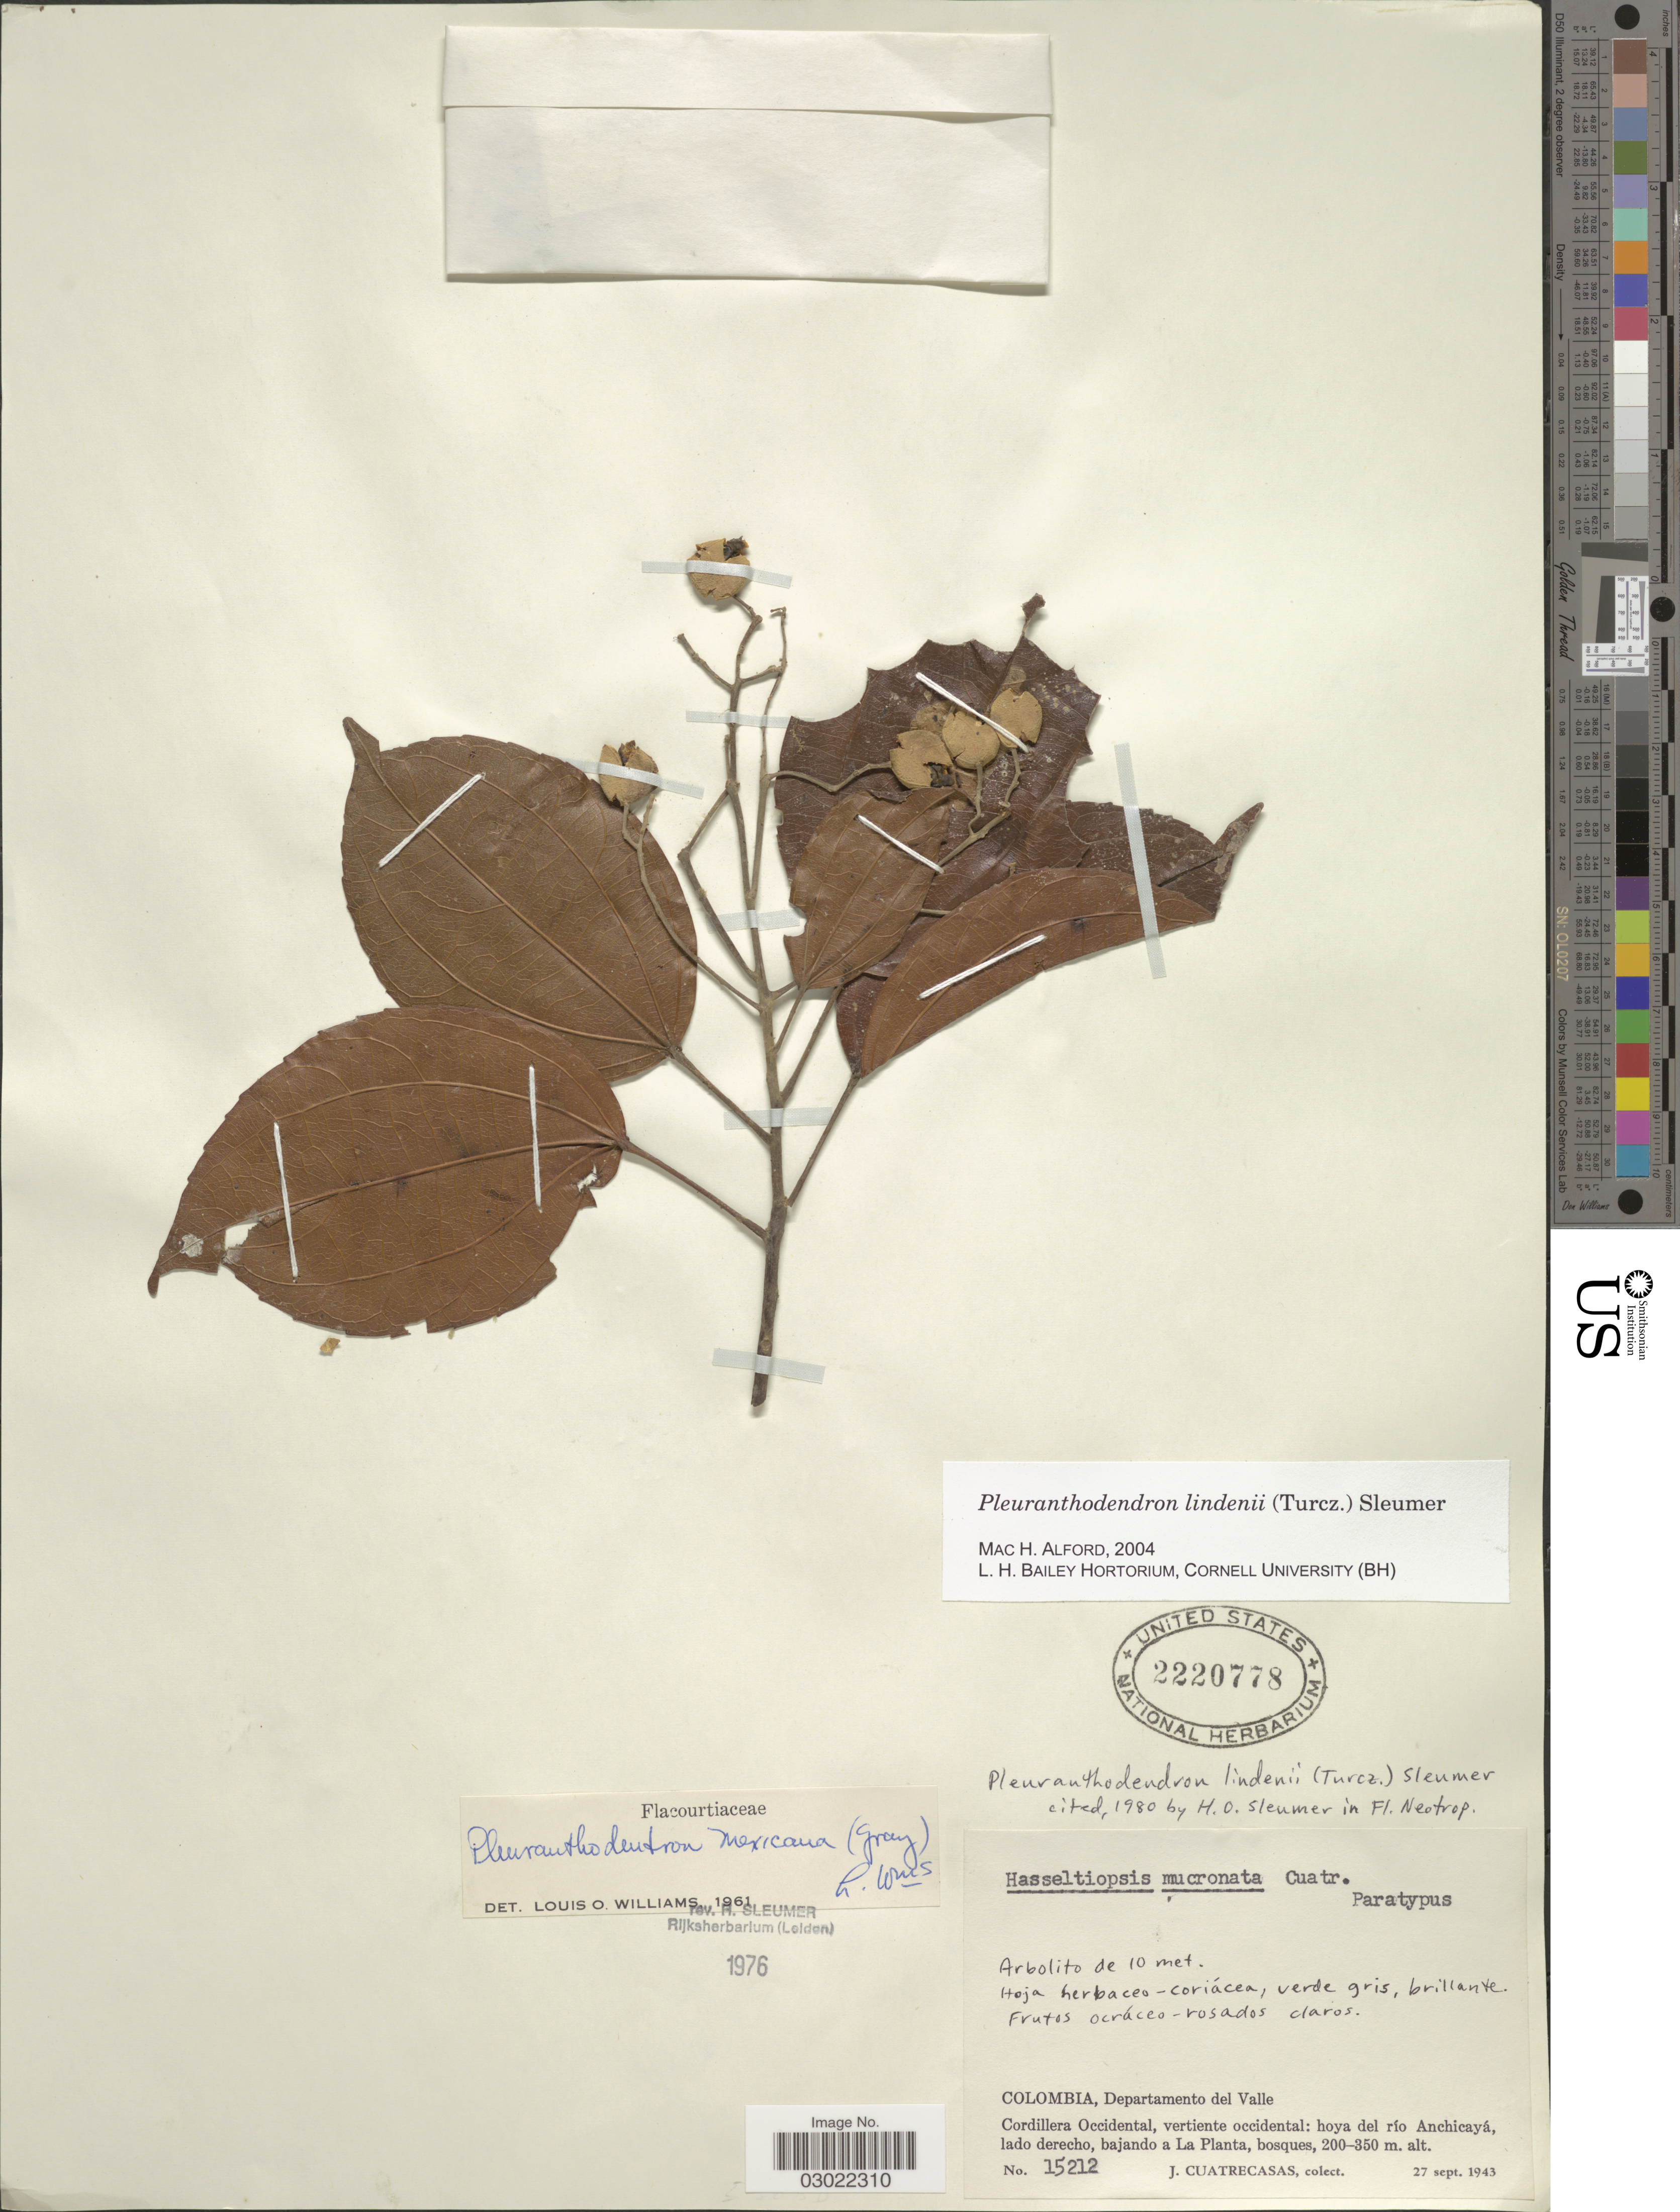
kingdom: Plantae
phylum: Tracheophyta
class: Magnoliopsida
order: Malpighiales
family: Salicaceae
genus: Pleuranthodendron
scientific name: Pleuranthodendron lindenii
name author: (Turcz.) Sleumer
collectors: J. Cuatrecasas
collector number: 15212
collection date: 1943-09-27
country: Colombia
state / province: Valle del Cauca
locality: Departamento del Valle. Cordillera Occidental, vertiente occidental: hoya del río Anchicayá, lado derecho, bajando a La Planta.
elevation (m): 200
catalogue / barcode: US 2220778